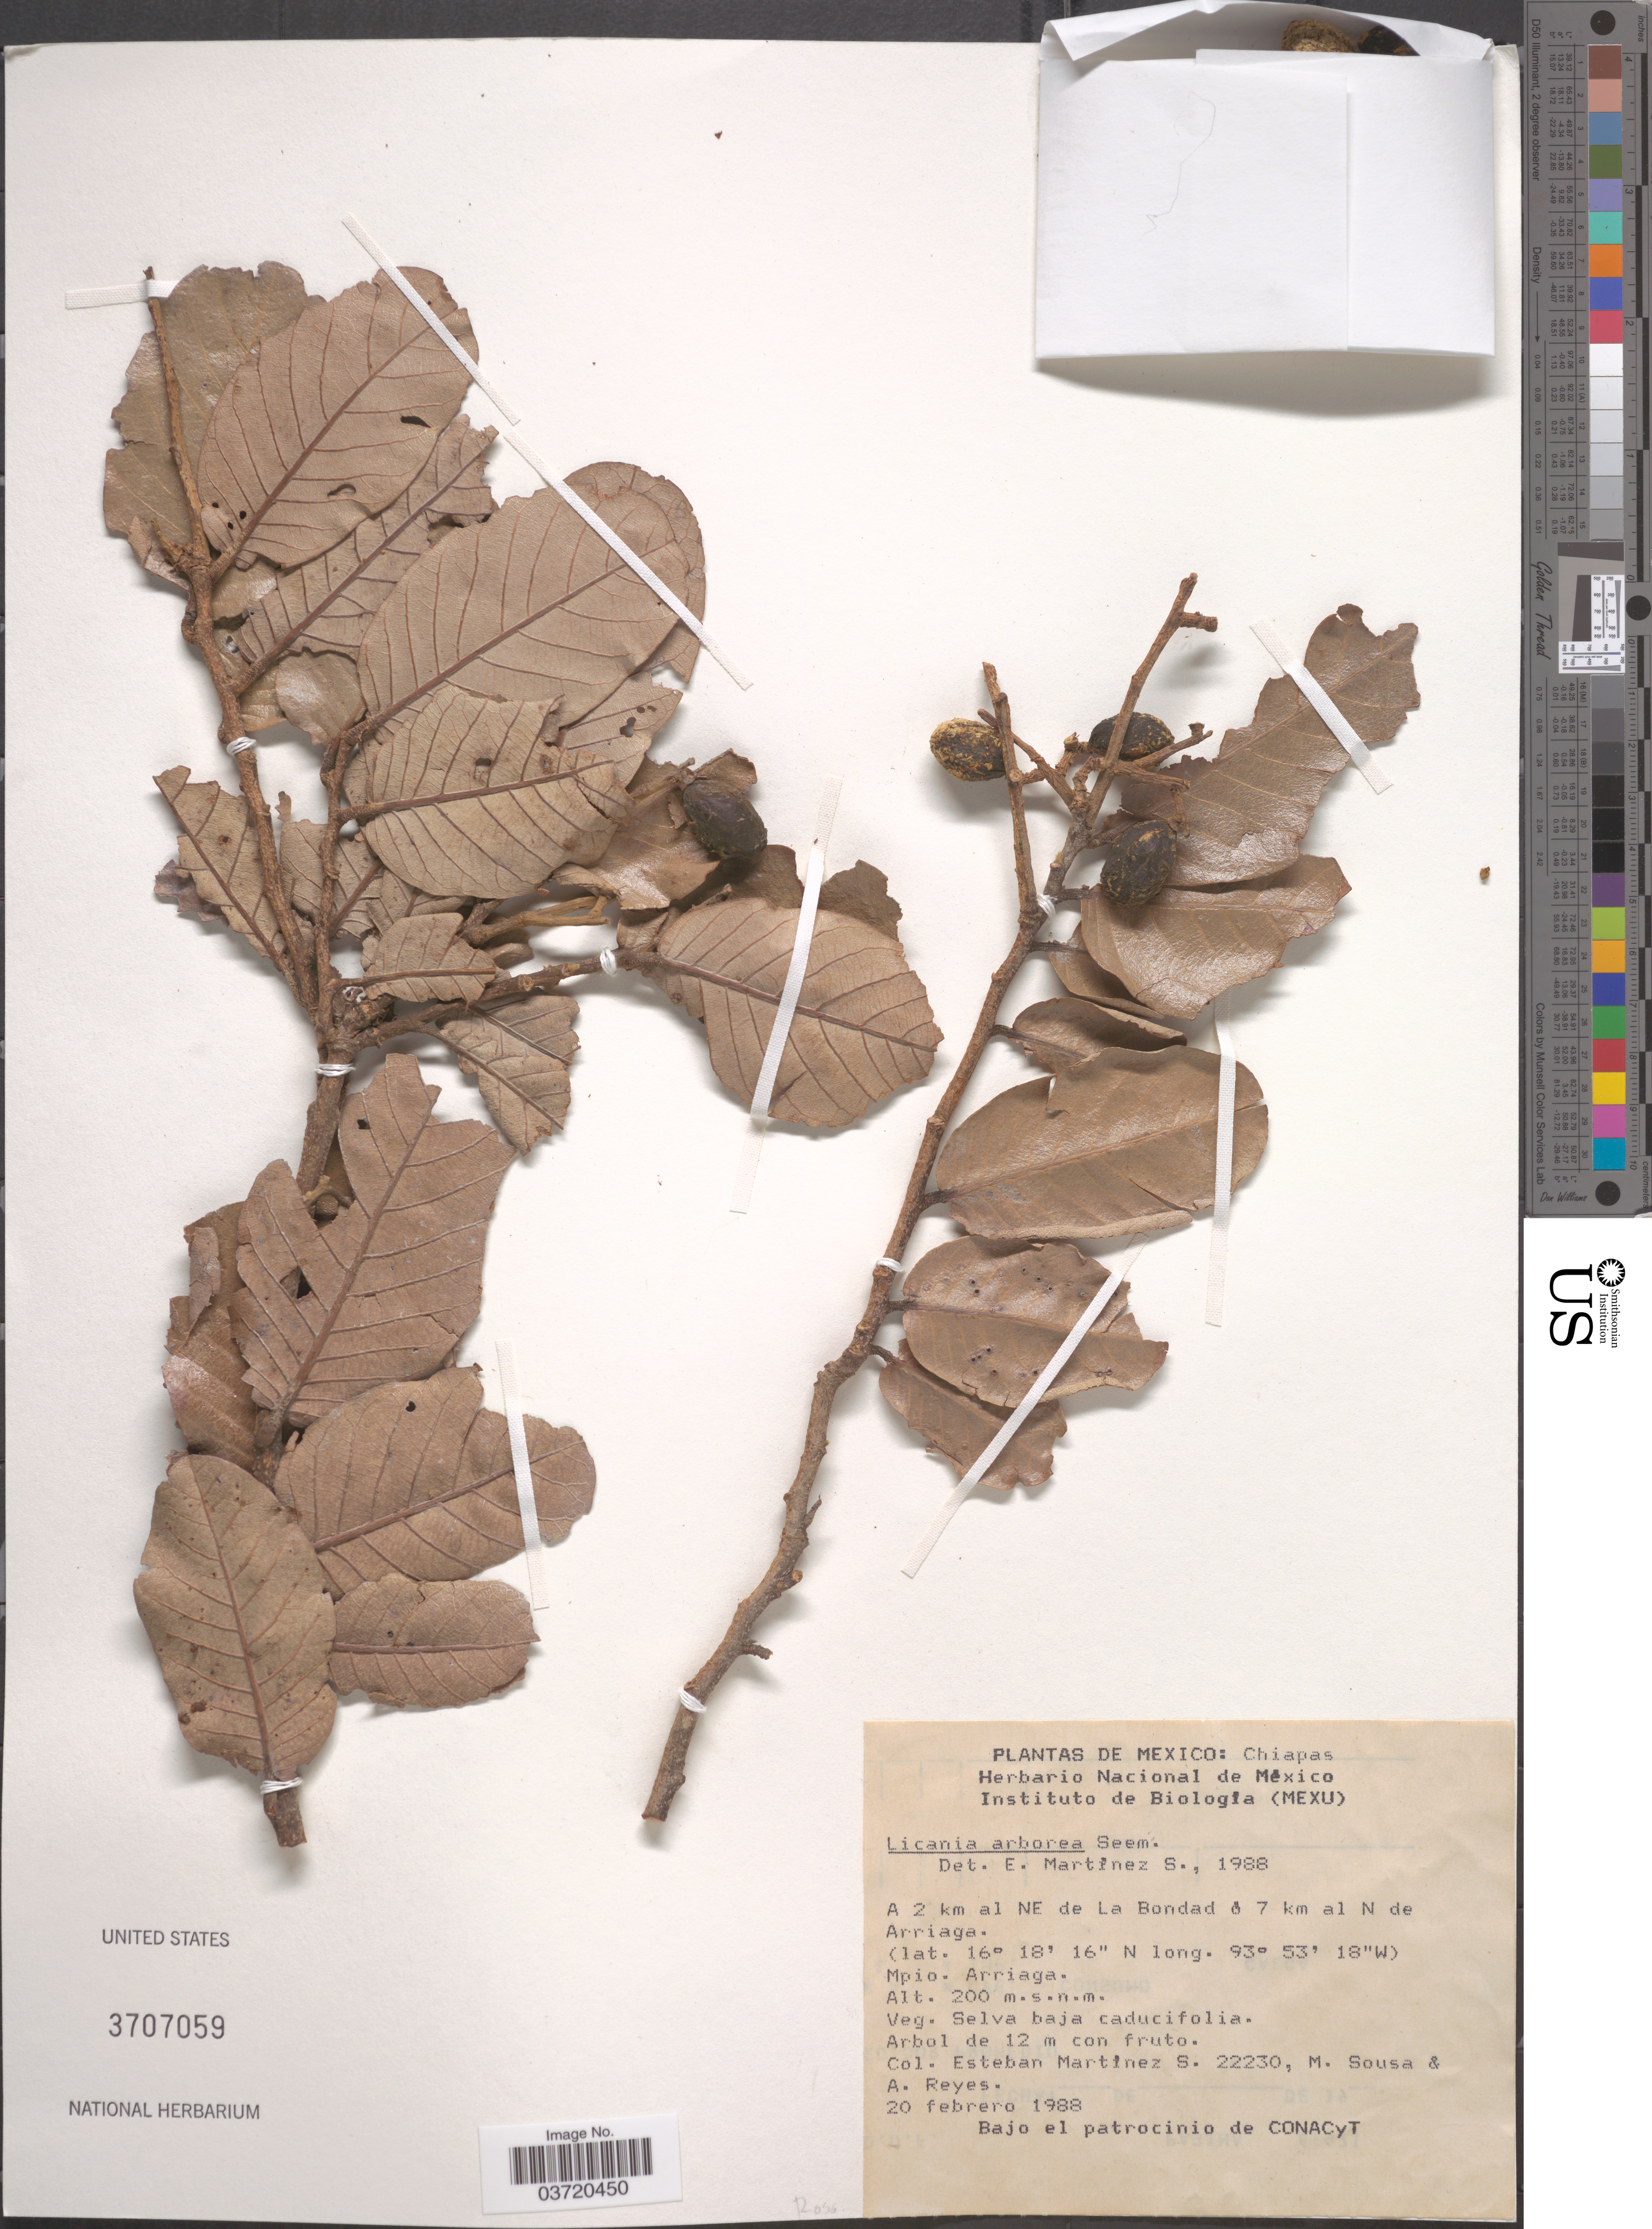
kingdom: Plantae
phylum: Tracheophyta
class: Magnoliopsida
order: Malpighiales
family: Chrysobalanaceae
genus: Microdesmia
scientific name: Microdesmia arborea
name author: (Seem.) Sothers & Prance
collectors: E. M. Martínez S., M. Sousa & A. Reyes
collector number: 22230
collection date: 1988-02-20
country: Mexico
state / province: Chiapas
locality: A 2 km al NE de La Bondad & 7 km al N de Arriaga. Mpio. Arriaga.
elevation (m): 200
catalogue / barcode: US 3707059